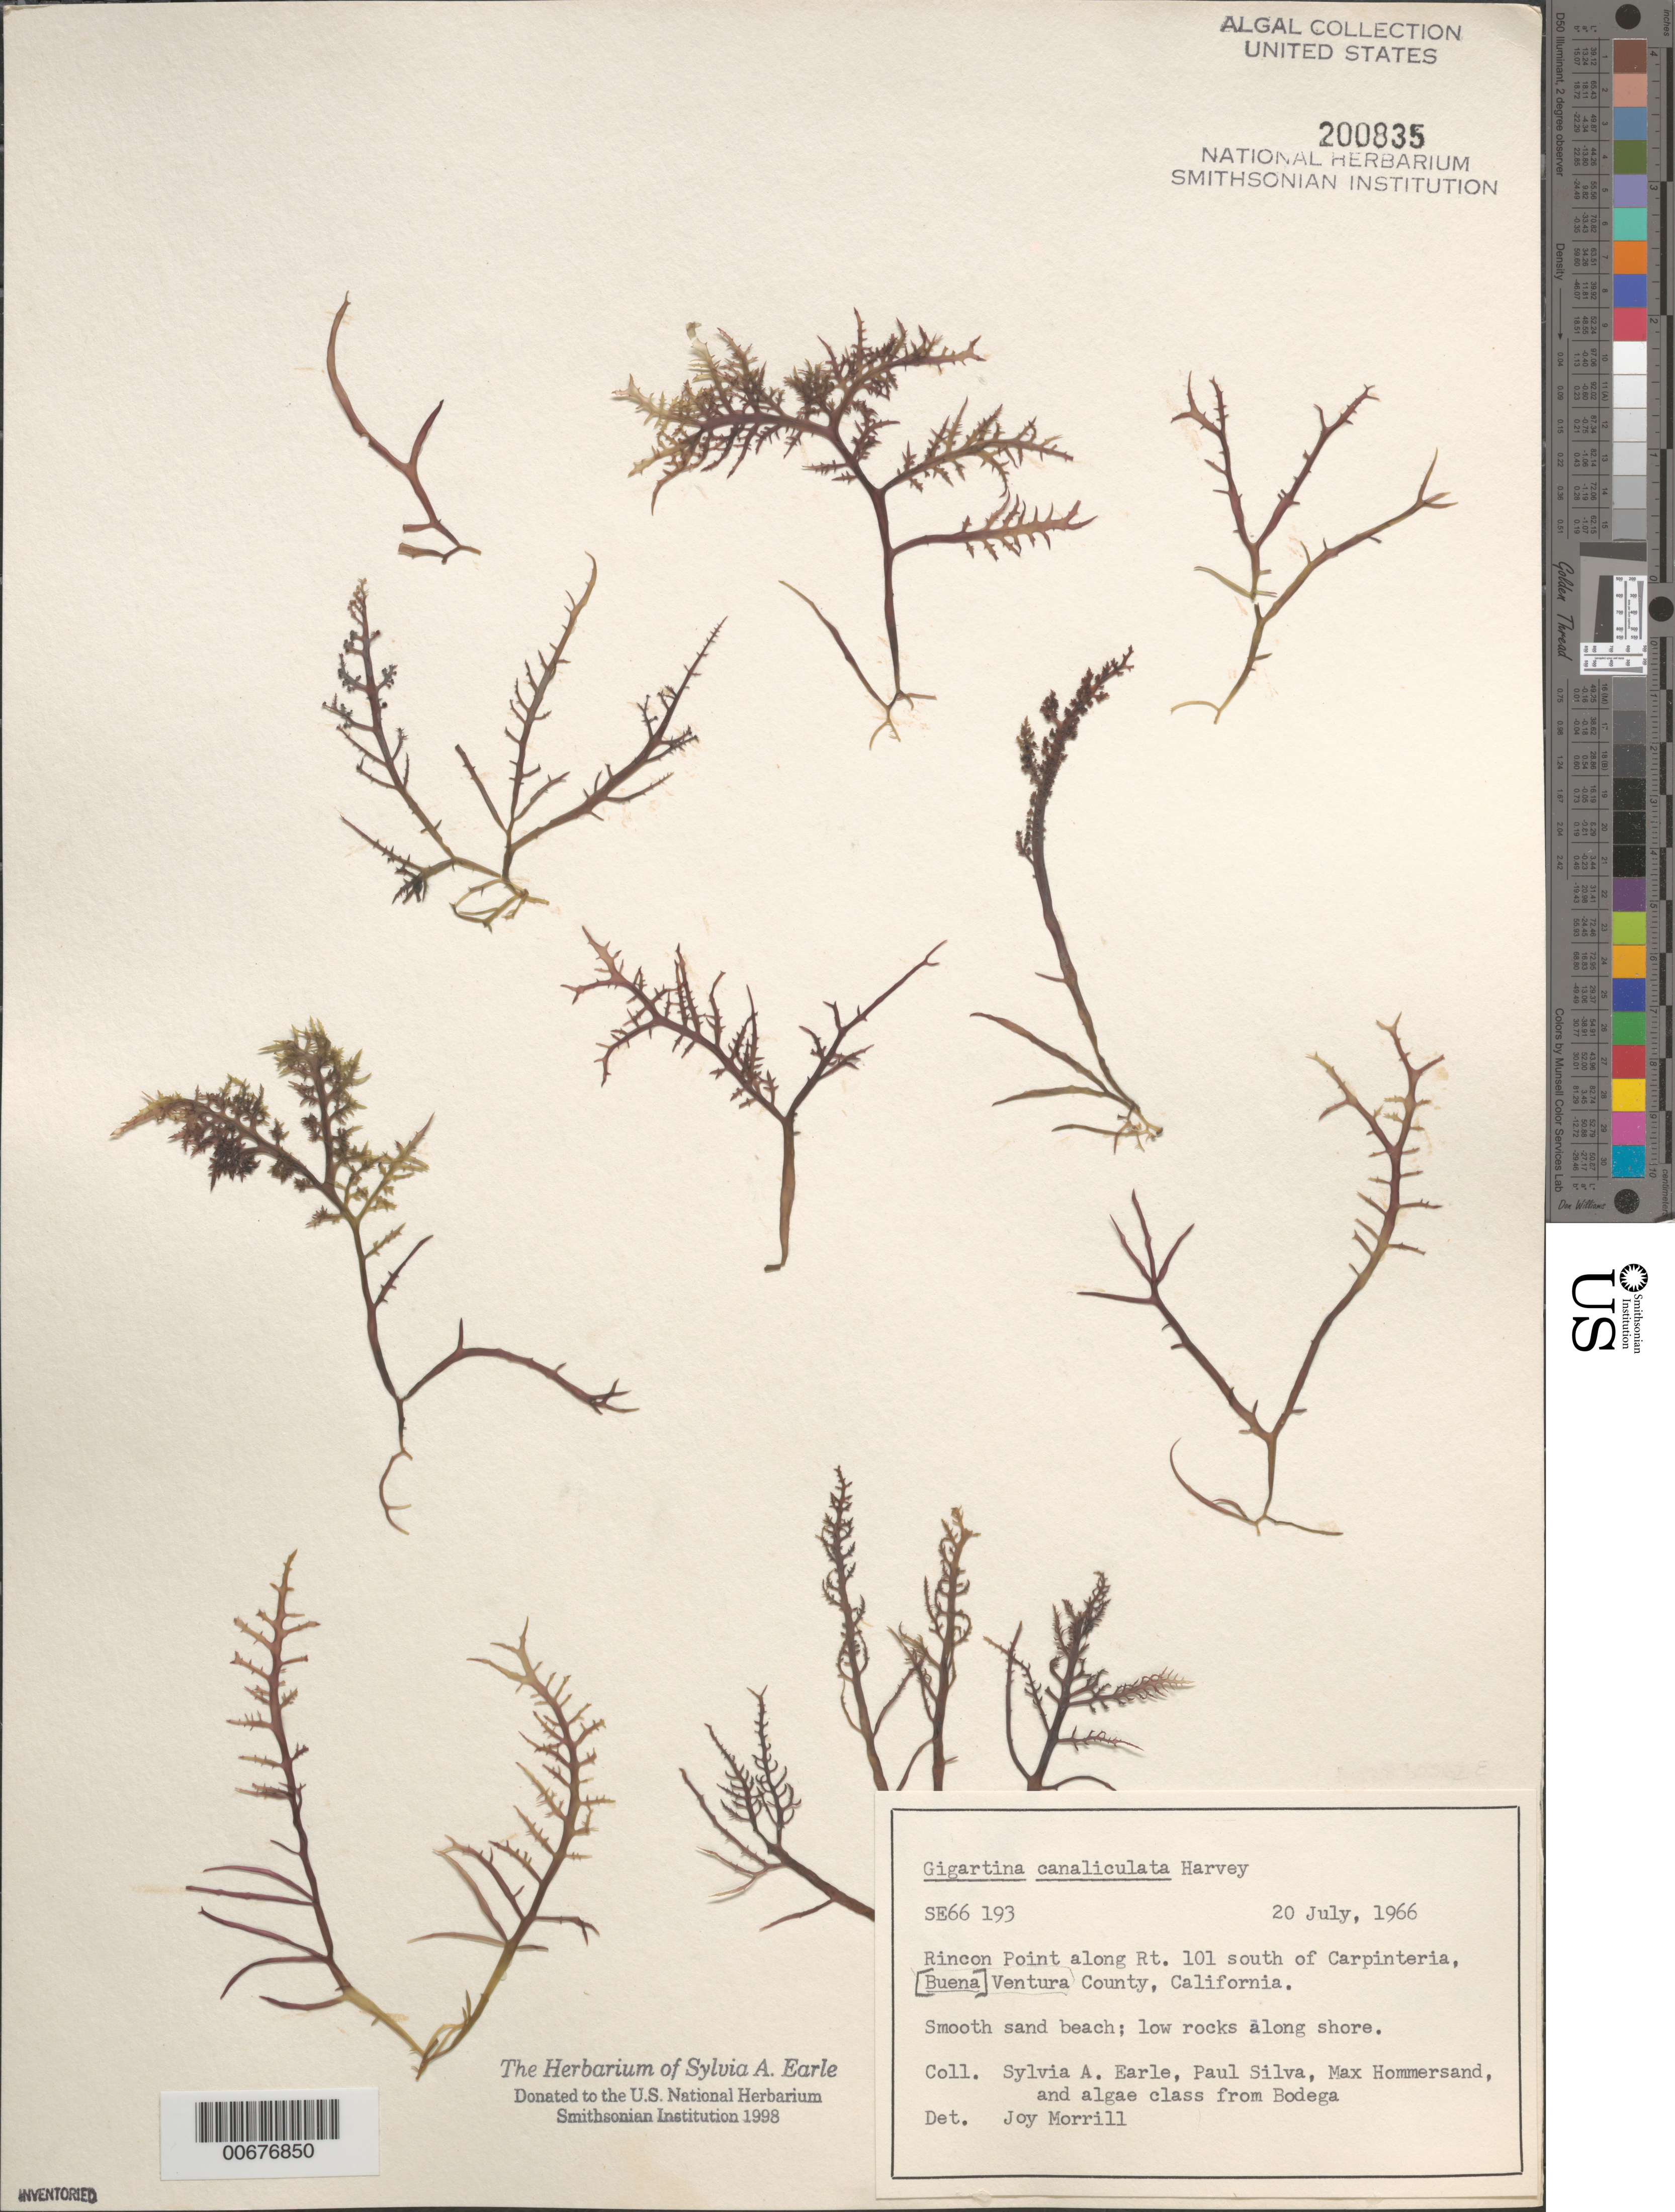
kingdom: Plantae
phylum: Rhodophyta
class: Florideophyceae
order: Gigartinales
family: Gigartinaceae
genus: Chondracanthus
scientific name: Chondracanthus canaliculatus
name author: (Harv.) Guiry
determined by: Algae name updating Project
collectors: S. A. Earle, P. C. Silva, M. H. Hommersand & Bodega Algae Class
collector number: SE 66193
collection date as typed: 20 Jul 1966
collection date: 1966-07-20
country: United States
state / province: California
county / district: Ventura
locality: Rincon Point, Route 101 south of Carpinteria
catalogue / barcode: US 200835